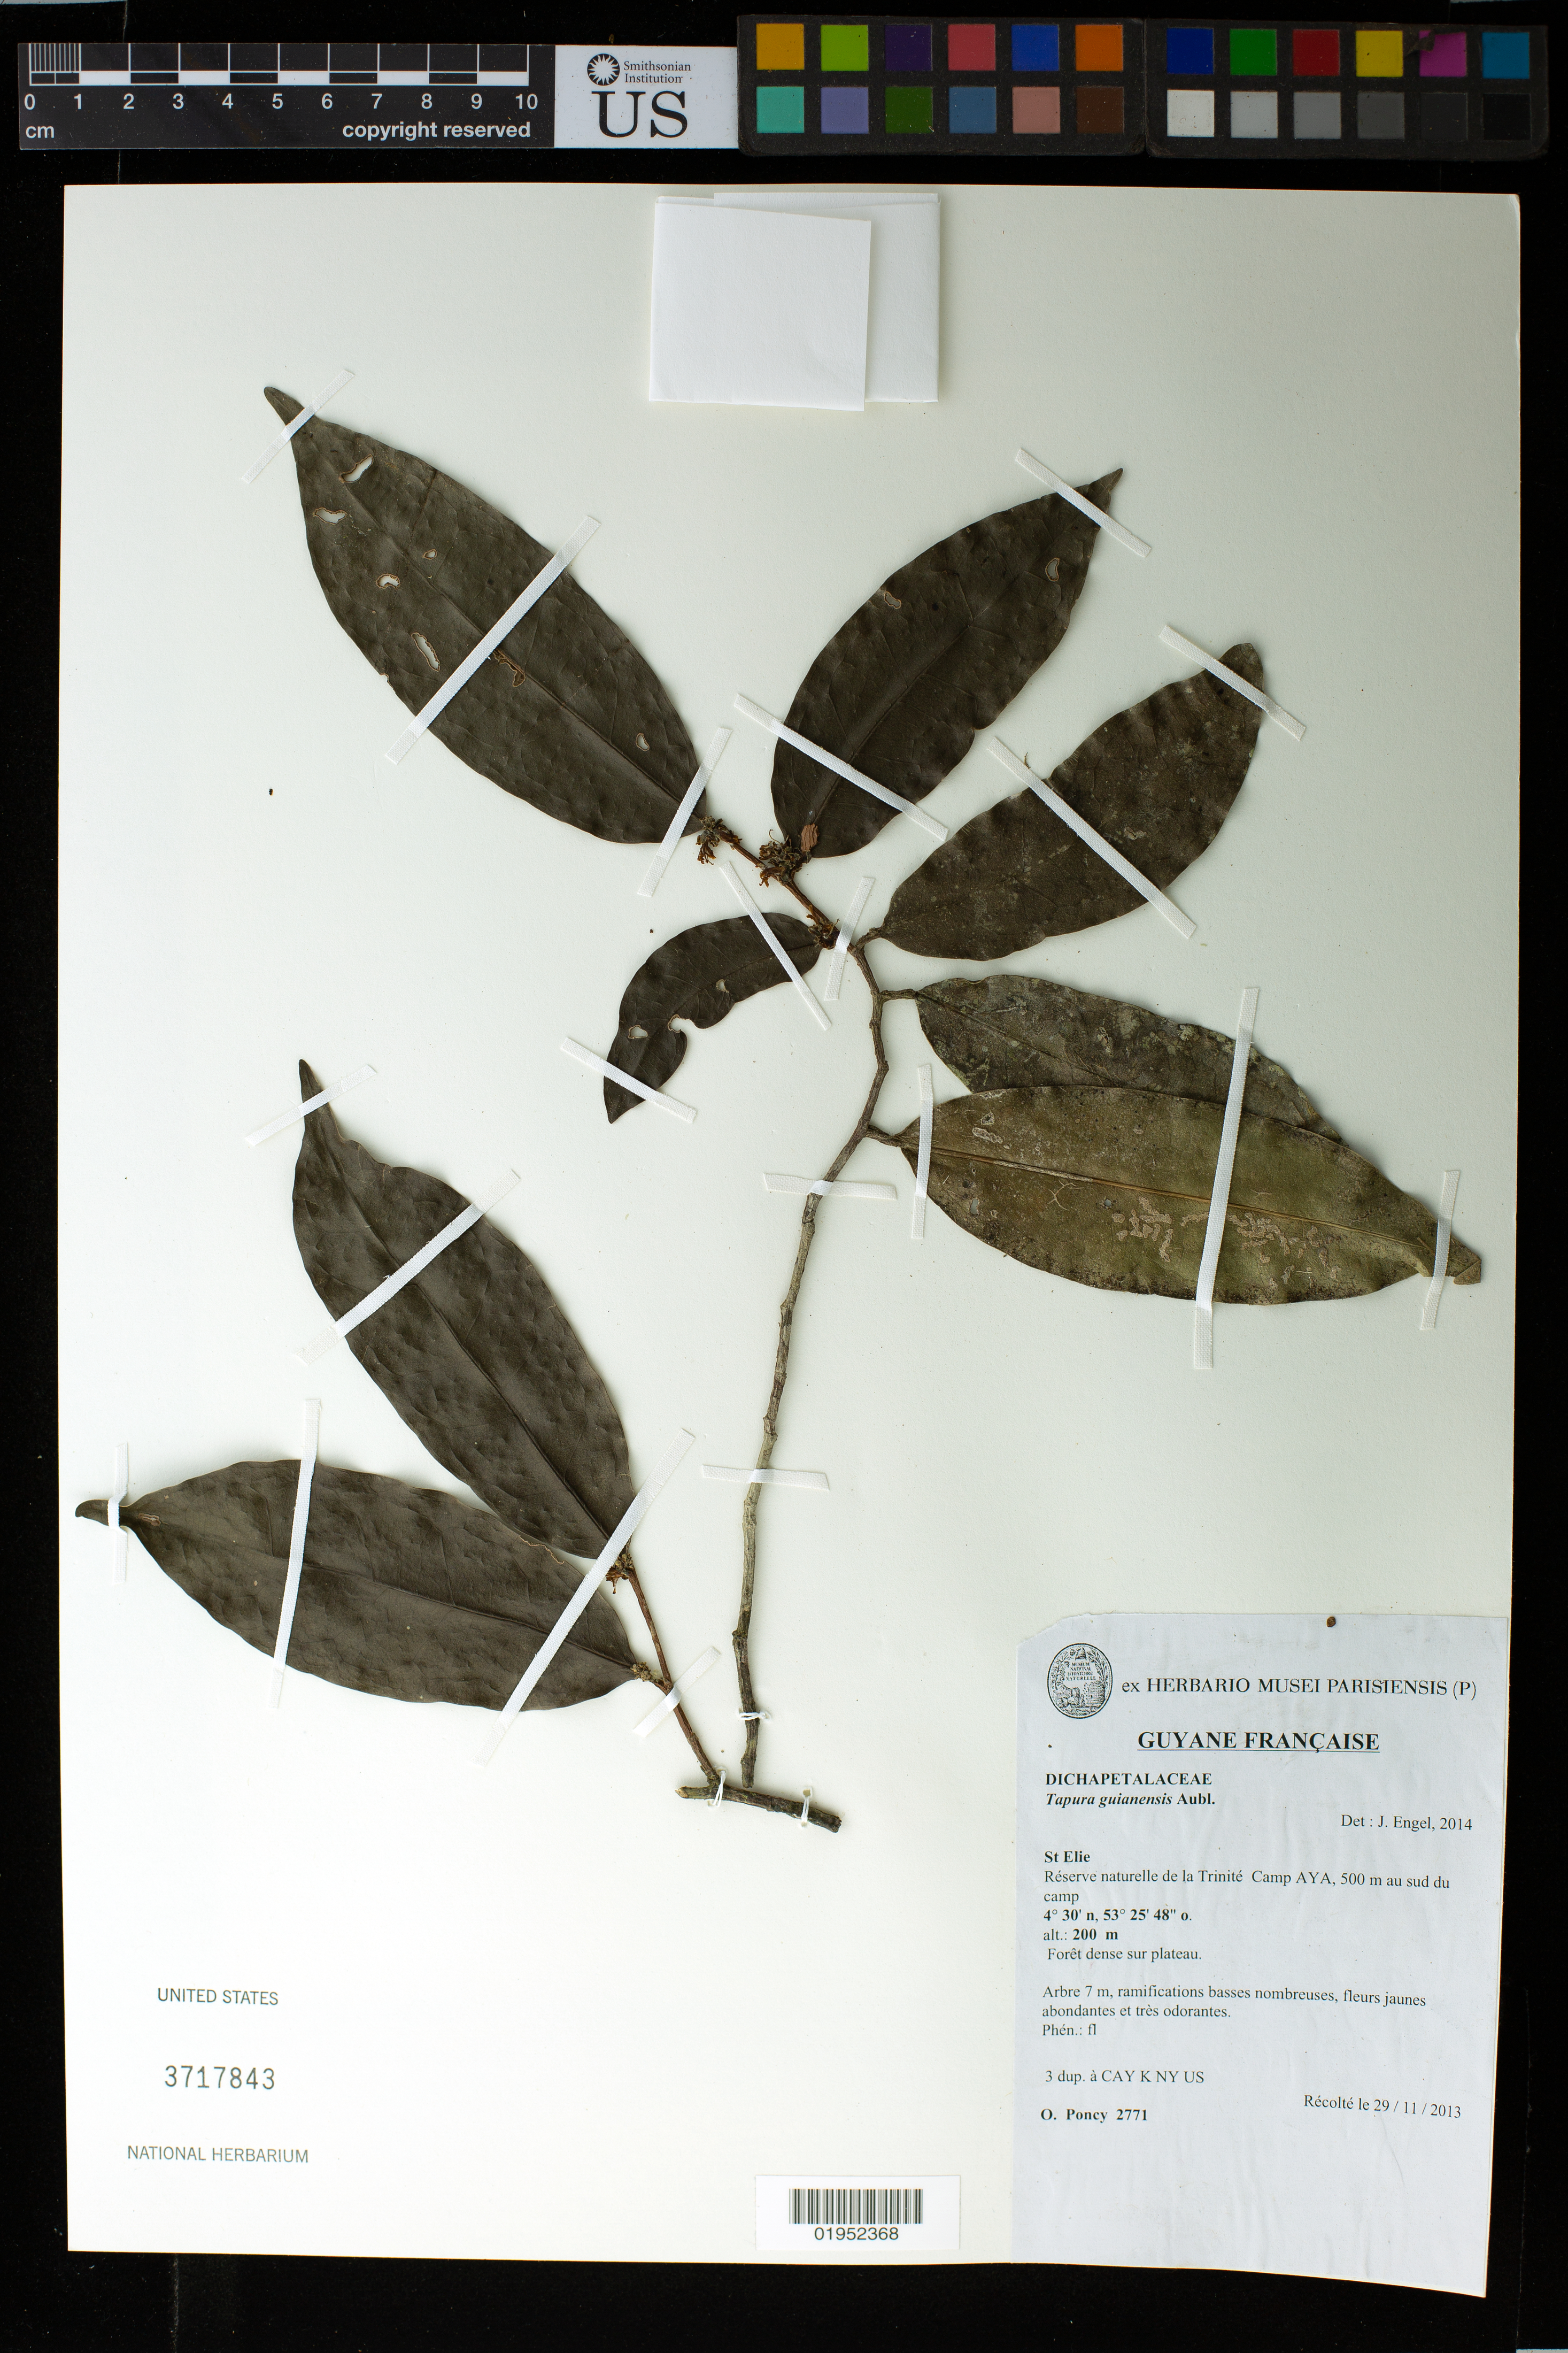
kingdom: Plantae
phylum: Tracheophyta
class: Magnoliopsida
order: Malpighiales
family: Dichapetalaceae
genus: Tapura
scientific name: Tapura guianensis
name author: Aubl.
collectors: O. Poncy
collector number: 2771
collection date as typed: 29 Nov 2013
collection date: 2013-11-29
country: French Guiana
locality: St. Elie: Reserve naturelle de la Trinite Camp AYA, 500 m au sud du camp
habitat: Foret dense sur plateau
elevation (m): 200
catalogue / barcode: US 3717843